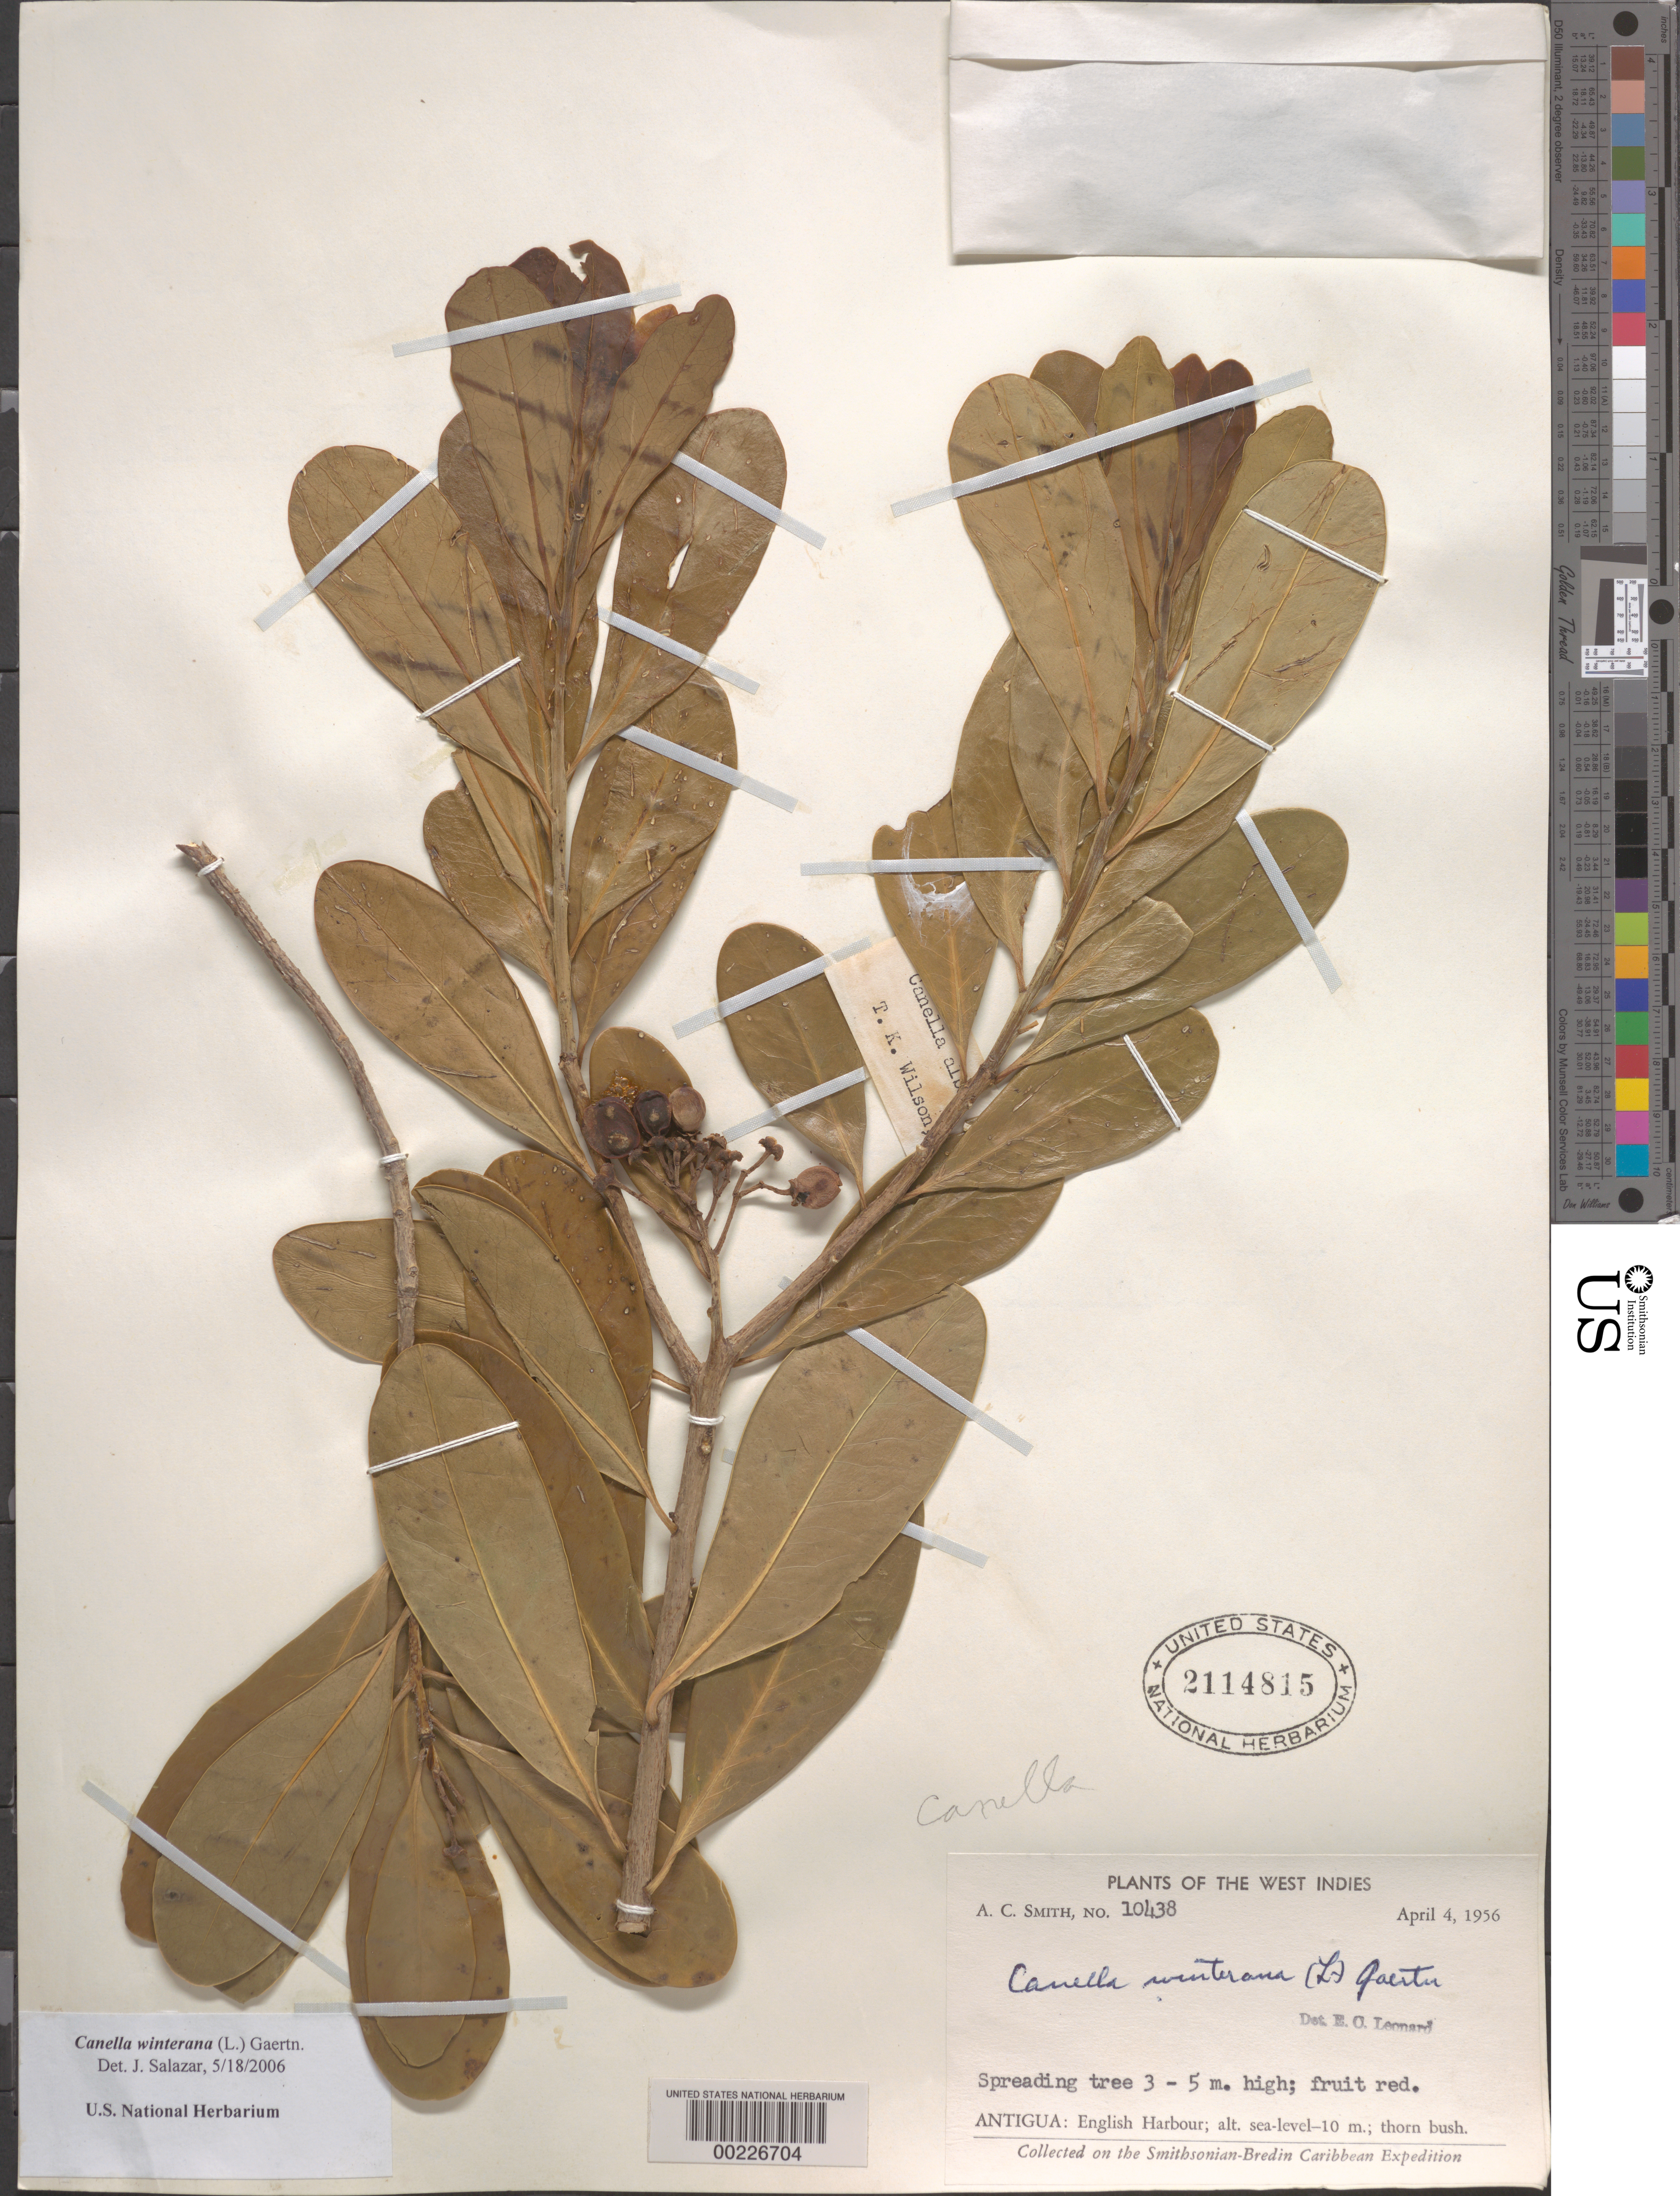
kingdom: Plantae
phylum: Tracheophyta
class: Magnoliopsida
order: Canellales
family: Canellaceae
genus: Canella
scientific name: Canella winterana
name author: (L.) Gaertn.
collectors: A. C. Smith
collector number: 10438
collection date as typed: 04 Apr 1956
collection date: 1956-04-04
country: Antigua and Barbuda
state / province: Saint Paul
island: Antigua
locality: English Harbour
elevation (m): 0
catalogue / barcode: US 2114815